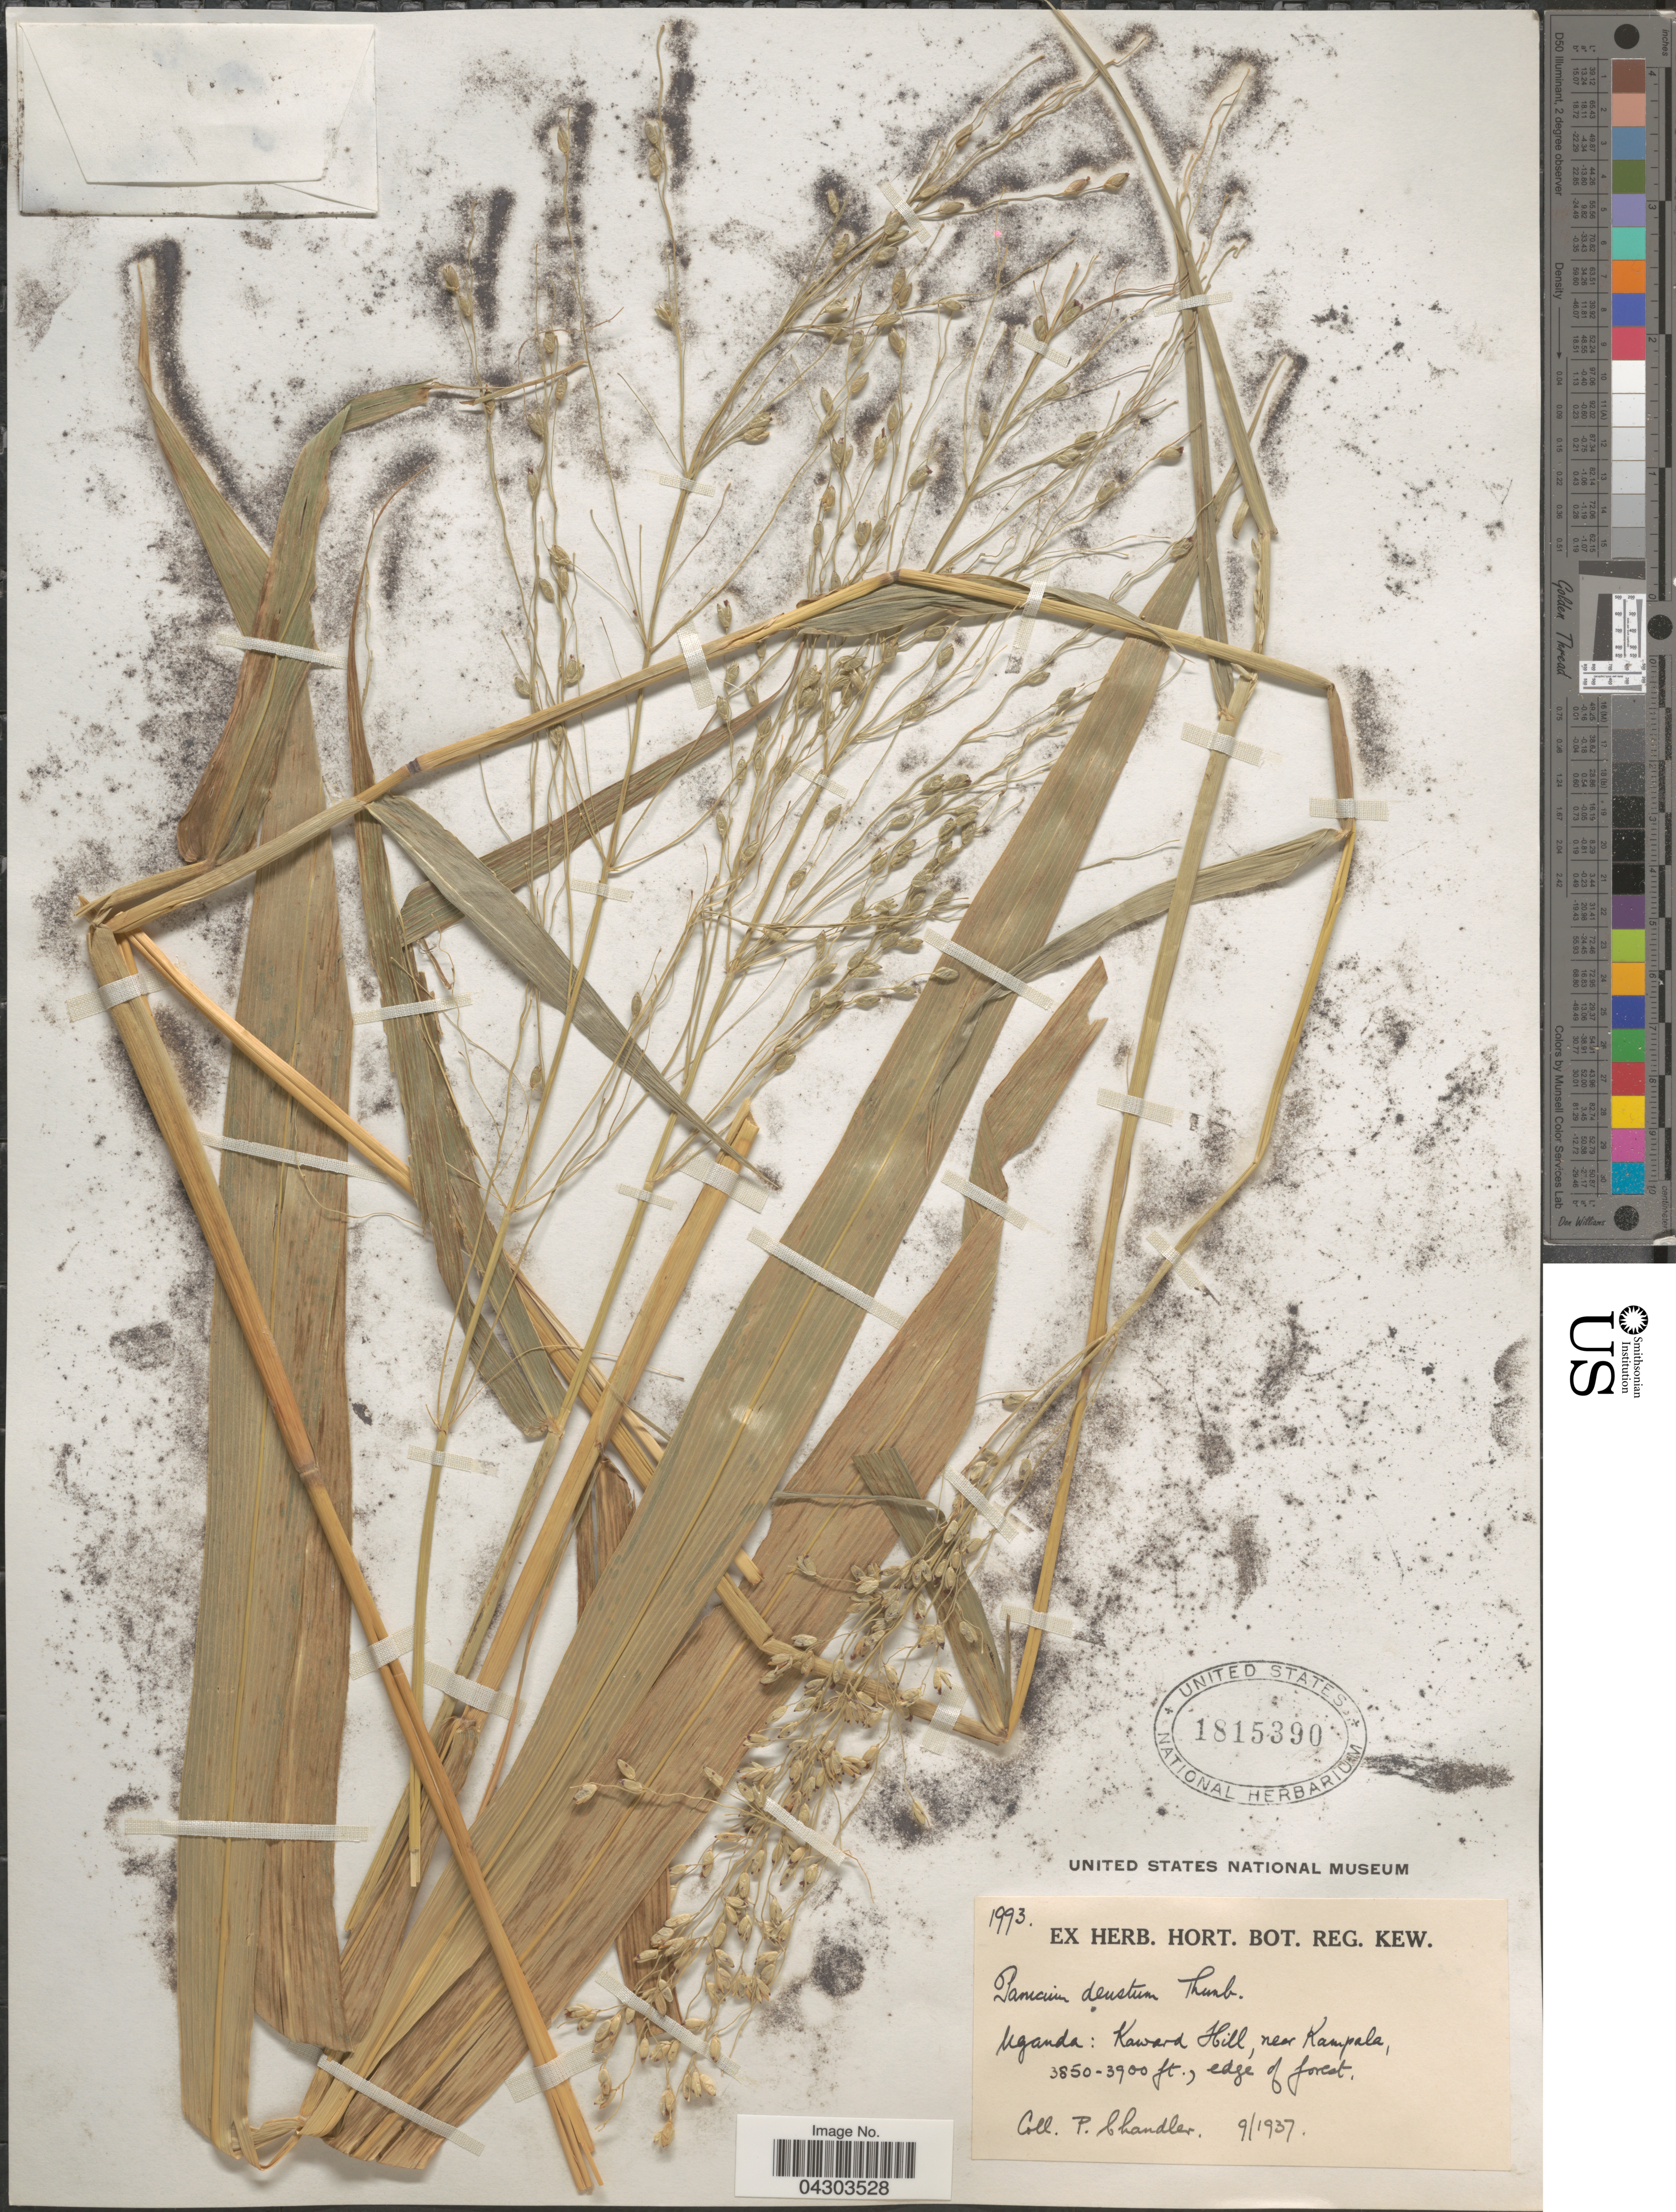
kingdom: Plantae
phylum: Tracheophyta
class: Liliopsida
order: Poales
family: Poaceae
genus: Panicum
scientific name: Panicum deustum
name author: Thunb.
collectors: P. Chandler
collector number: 1993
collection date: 1937-09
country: Uganda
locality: Kaward Hill, near Kampala, edge of forest.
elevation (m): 1173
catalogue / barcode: US 1815390